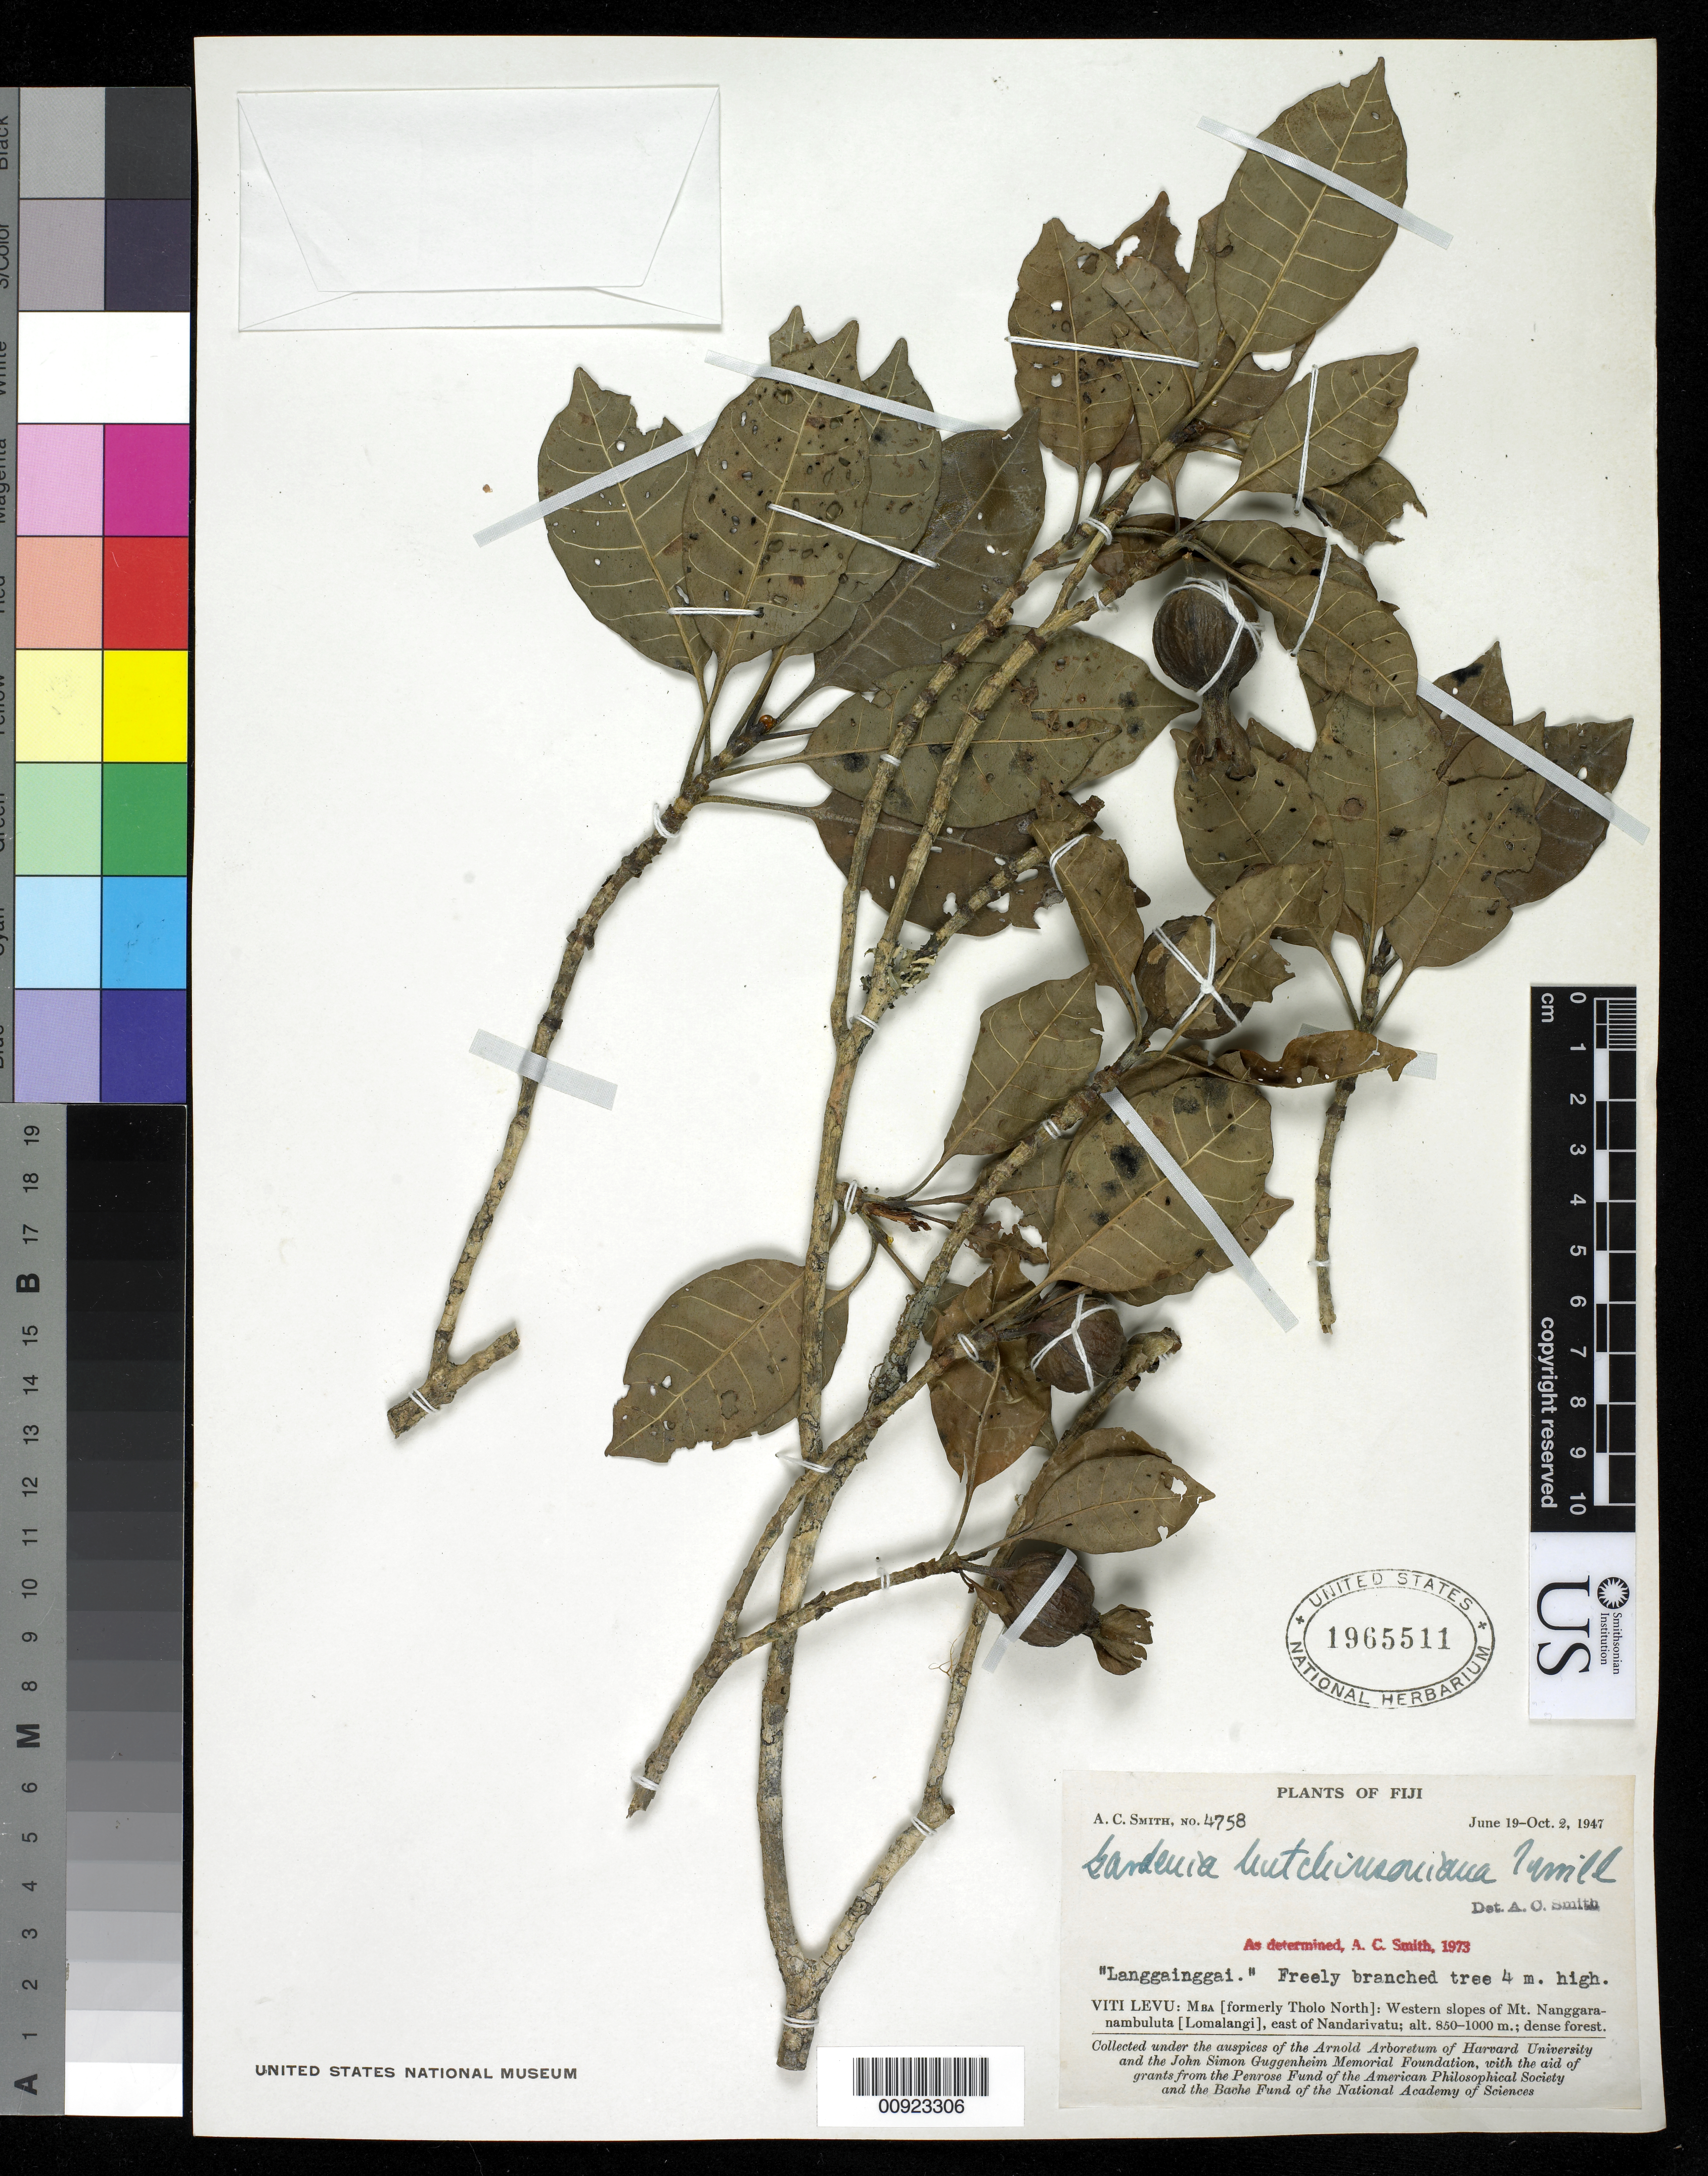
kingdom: Plantae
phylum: Tracheophyta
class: Magnoliopsida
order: Gentianales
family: Rubiaceae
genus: Gardenia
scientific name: Gardenia hutchinsoniana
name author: Turrill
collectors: C. A. Smith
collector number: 4758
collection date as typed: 19 Jun 1947 to 02 Oct 1947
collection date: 1947-06-19/1947-10-02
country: Fiji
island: Viti Levu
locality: Mba (formerly Tholo North): Western slopes of Mt. Nanggaranambuluta (Lomalangi), east of Nandarivatu.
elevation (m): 850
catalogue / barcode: US 1965511